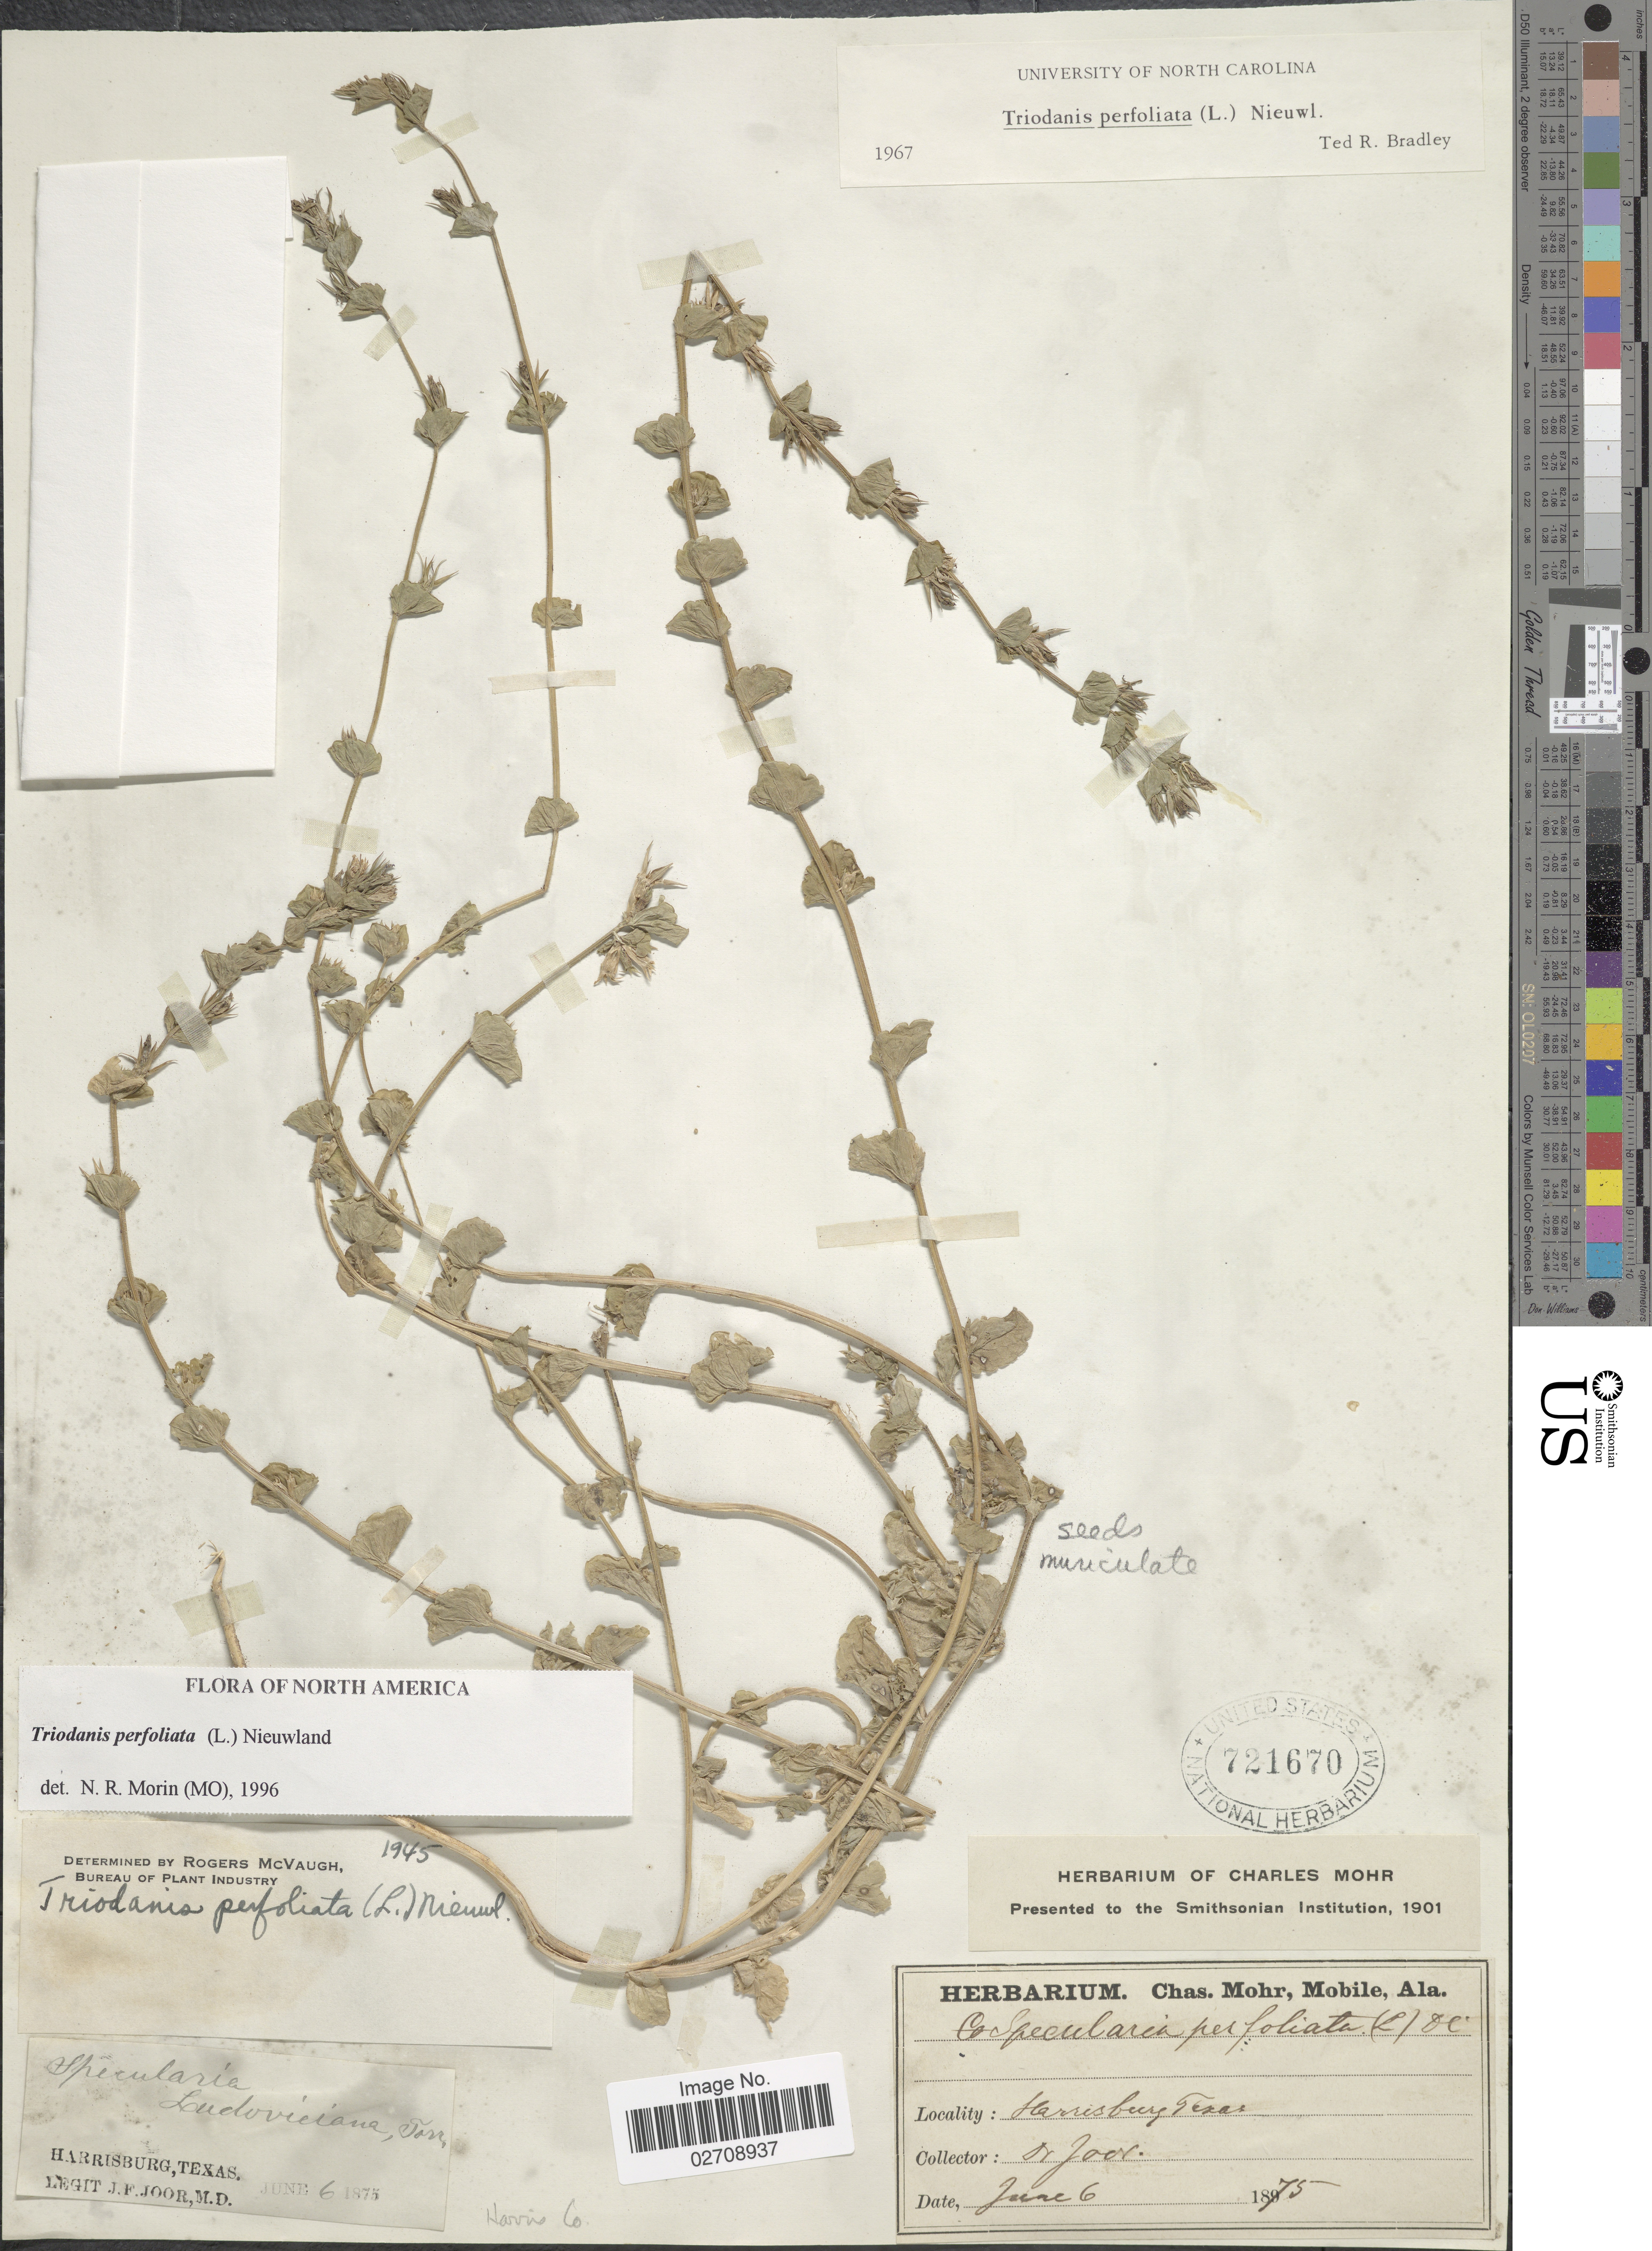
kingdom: Plantae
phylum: Tracheophyta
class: Magnoliopsida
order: Asterales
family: Campanulaceae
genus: Triodanis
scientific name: Triodanis perfoliata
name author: (L.) Nieuwl.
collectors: J. F. Joor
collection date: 1875-06-06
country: United States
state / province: Texas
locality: Harrisburg, Texas. Harris Co.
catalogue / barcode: US 721670